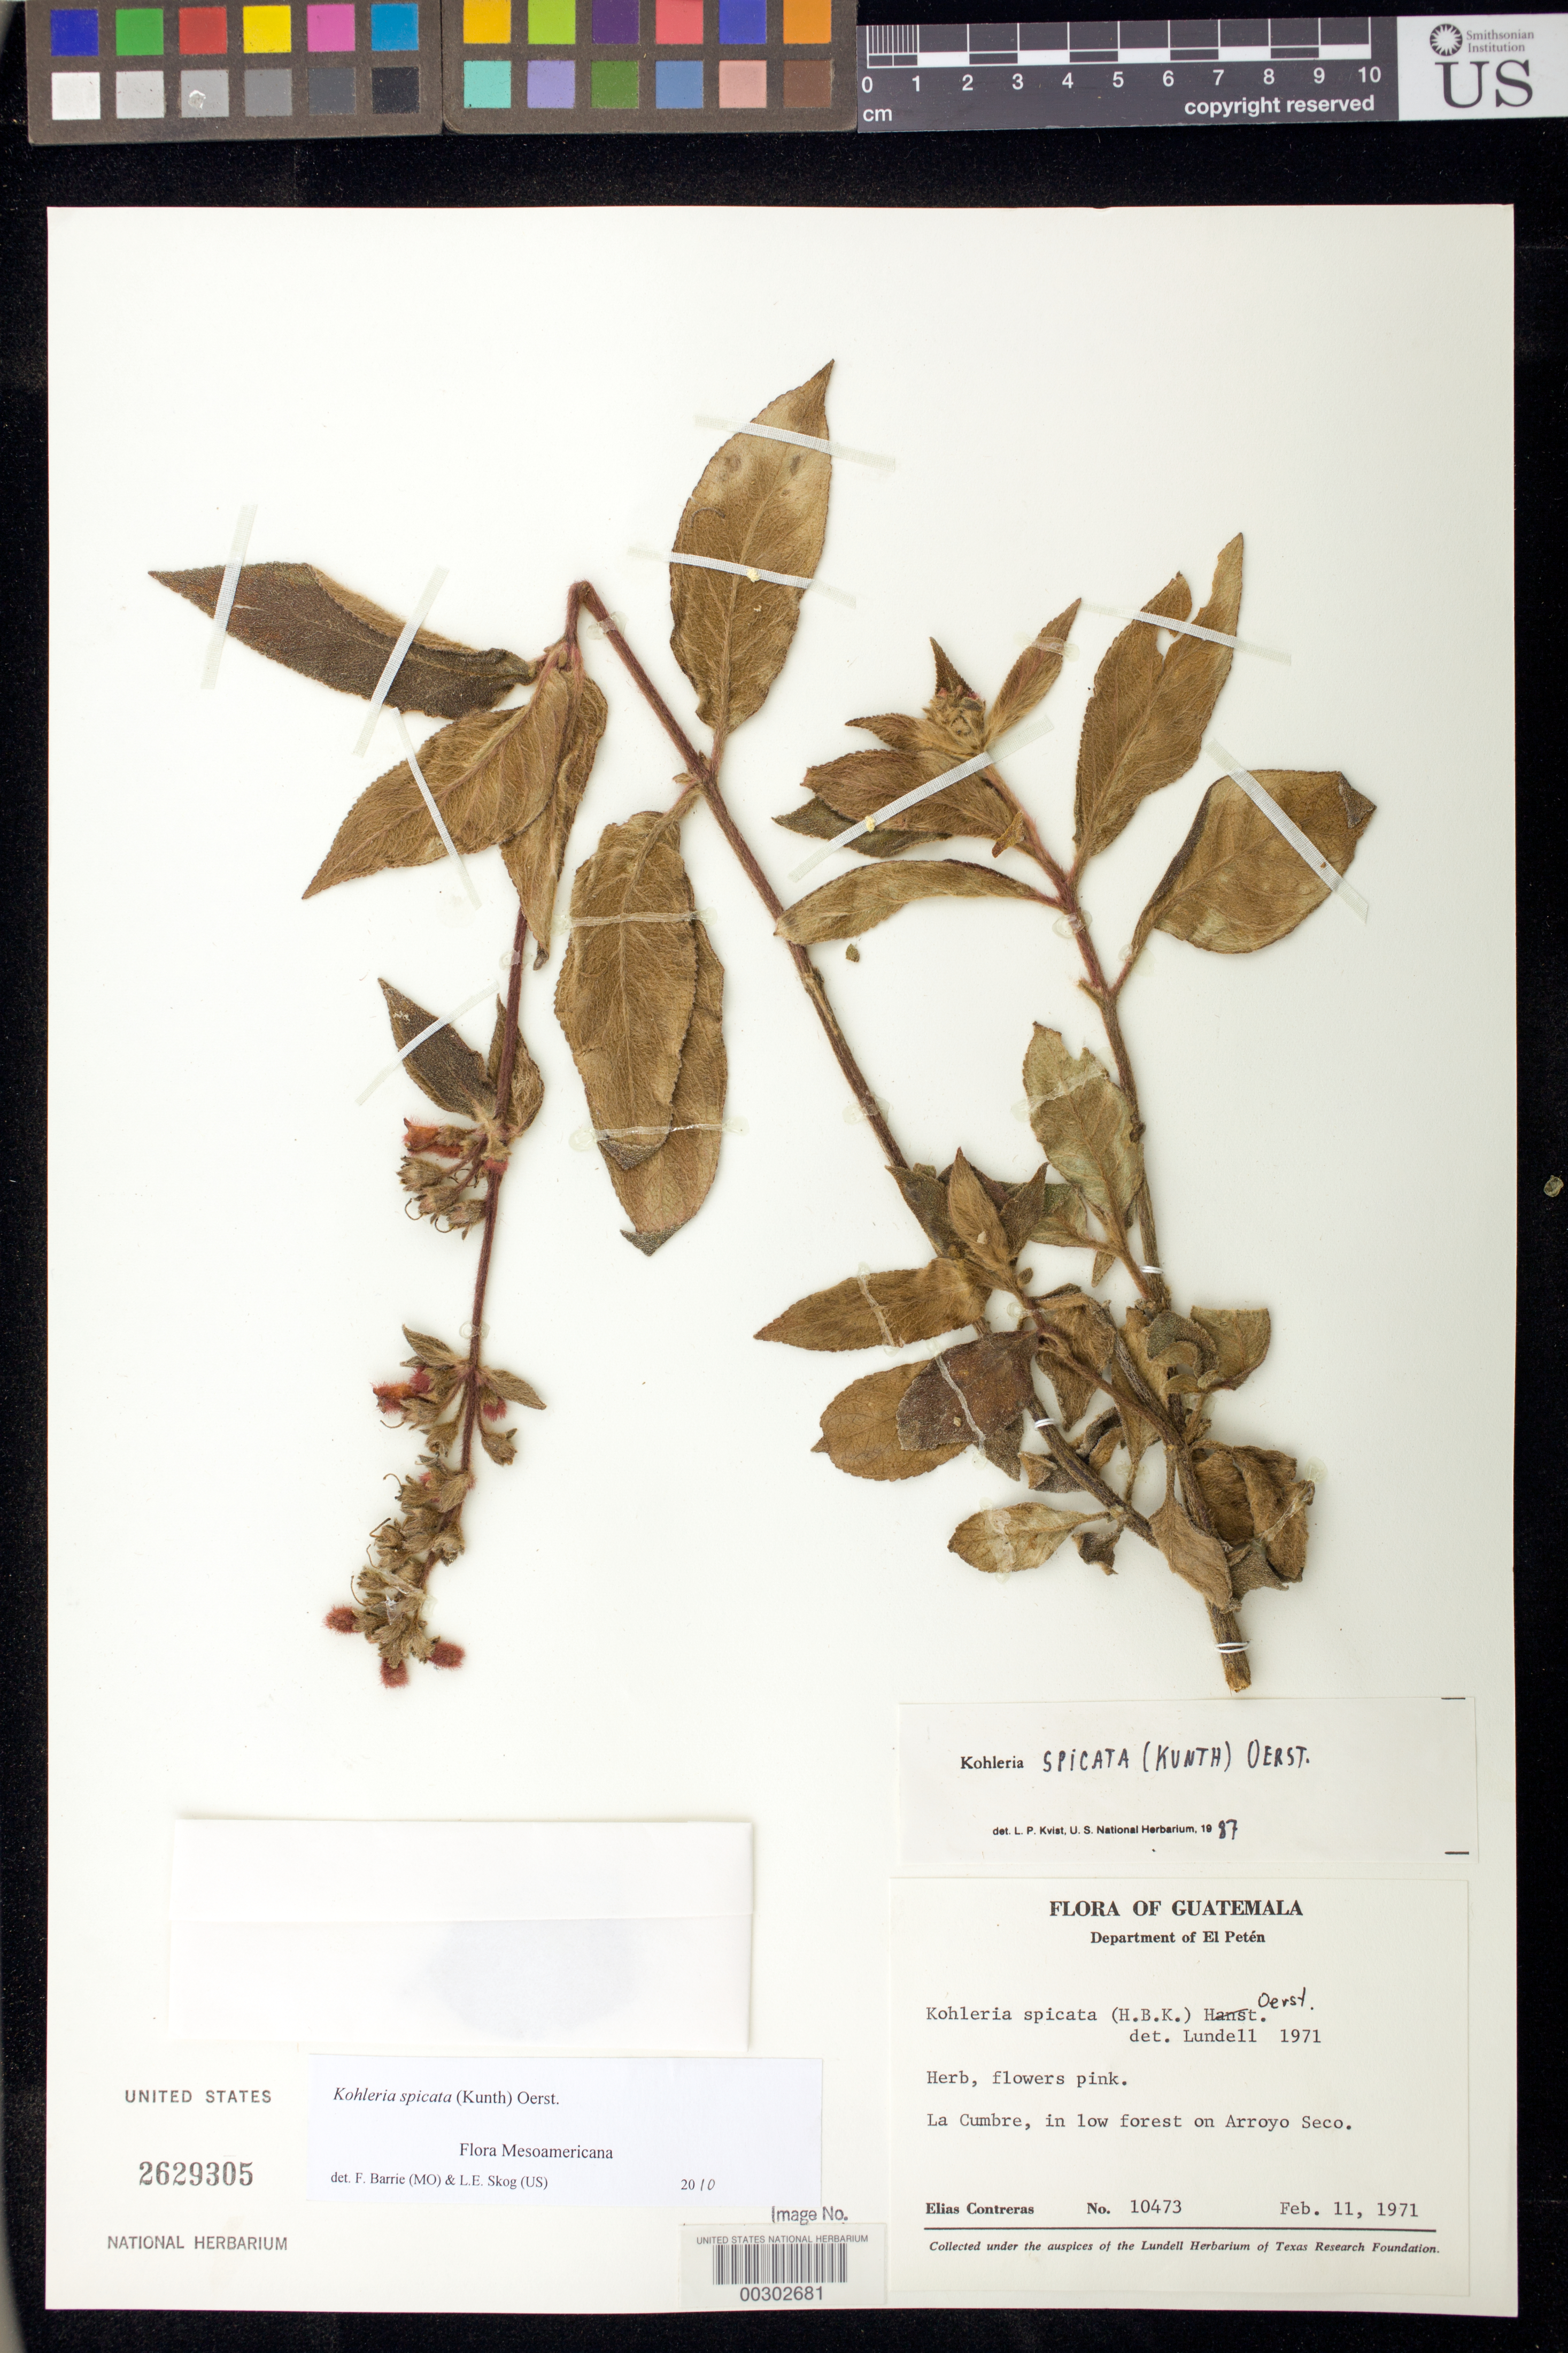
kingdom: Plantae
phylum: Tracheophyta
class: Magnoliopsida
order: Lamiales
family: Gesneriaceae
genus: Kohleria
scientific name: Kohleria spicata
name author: (Kunth) Oerst.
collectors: E. Contreras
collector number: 10473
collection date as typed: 11 Feb 1971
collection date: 1971-02-11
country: Guatemala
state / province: El Petén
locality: La Cumbre, on Arroyo Seco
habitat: In low forest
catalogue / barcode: US 2629305